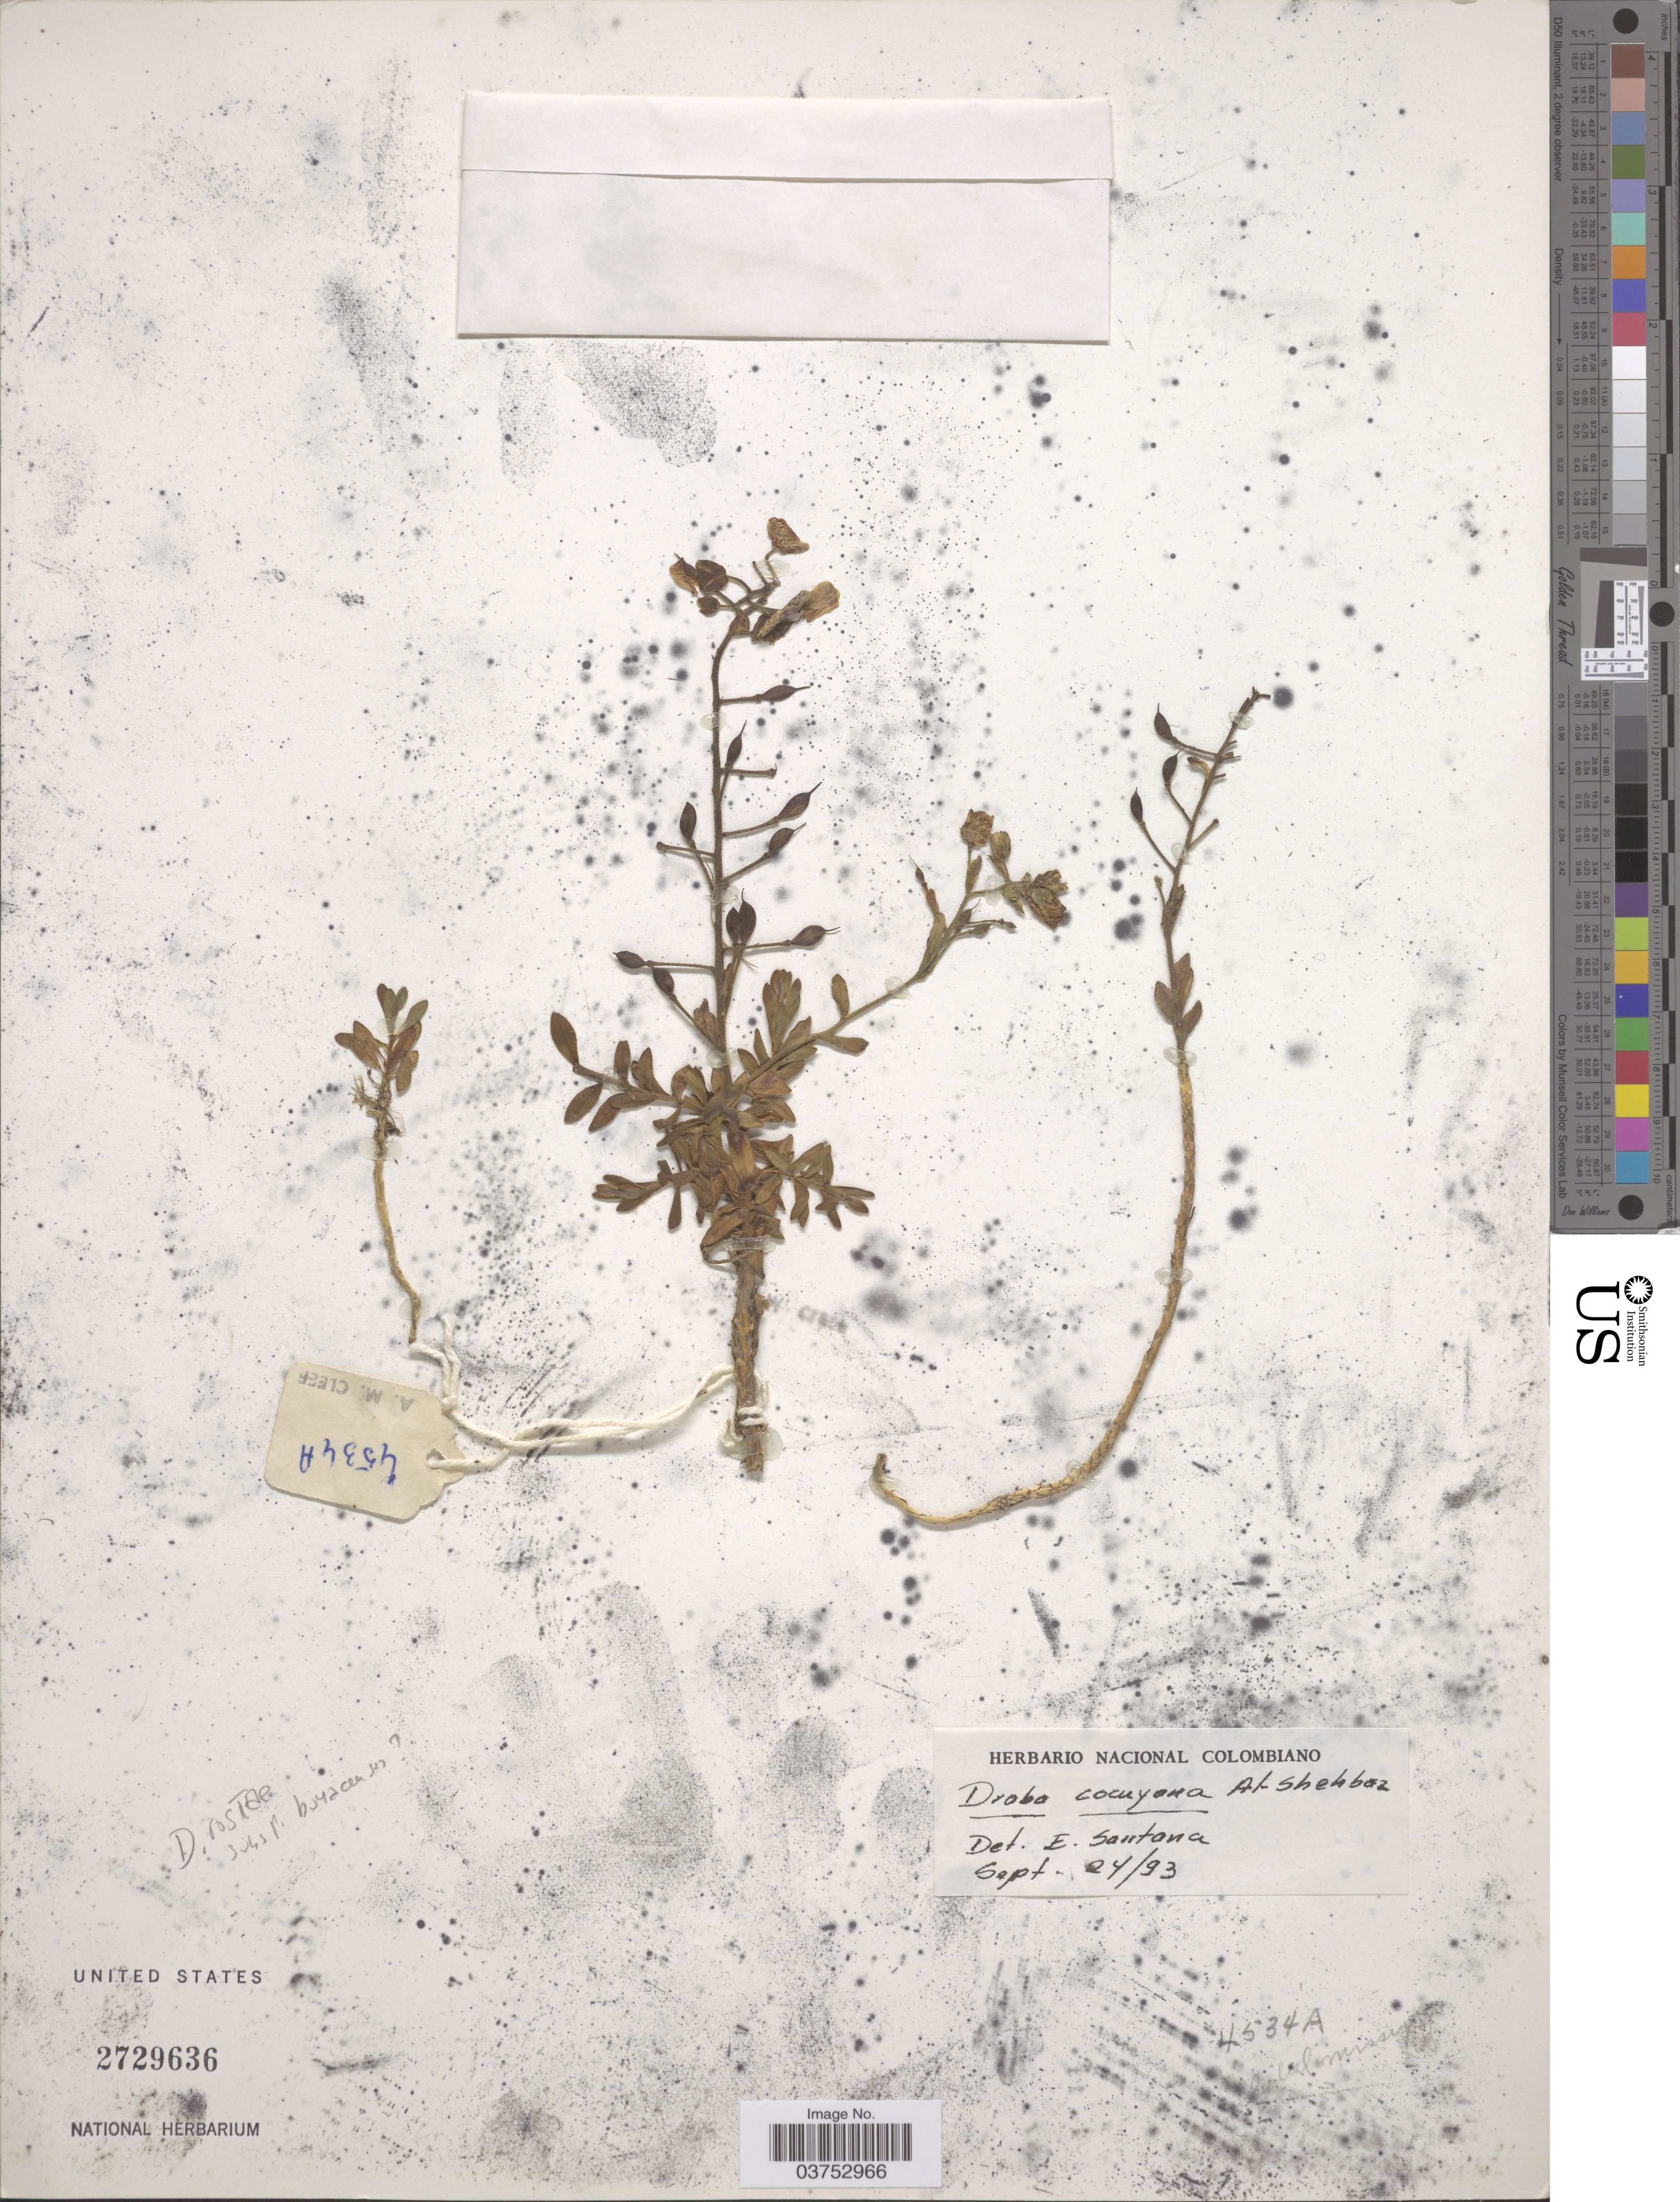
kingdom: Plantae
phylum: Tracheophyta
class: Magnoliopsida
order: Brassicales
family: Brassicaceae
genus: Draba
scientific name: Draba cocuyana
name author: Al-Shehbaz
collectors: A. M. Cleef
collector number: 4534A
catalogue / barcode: US 2729636